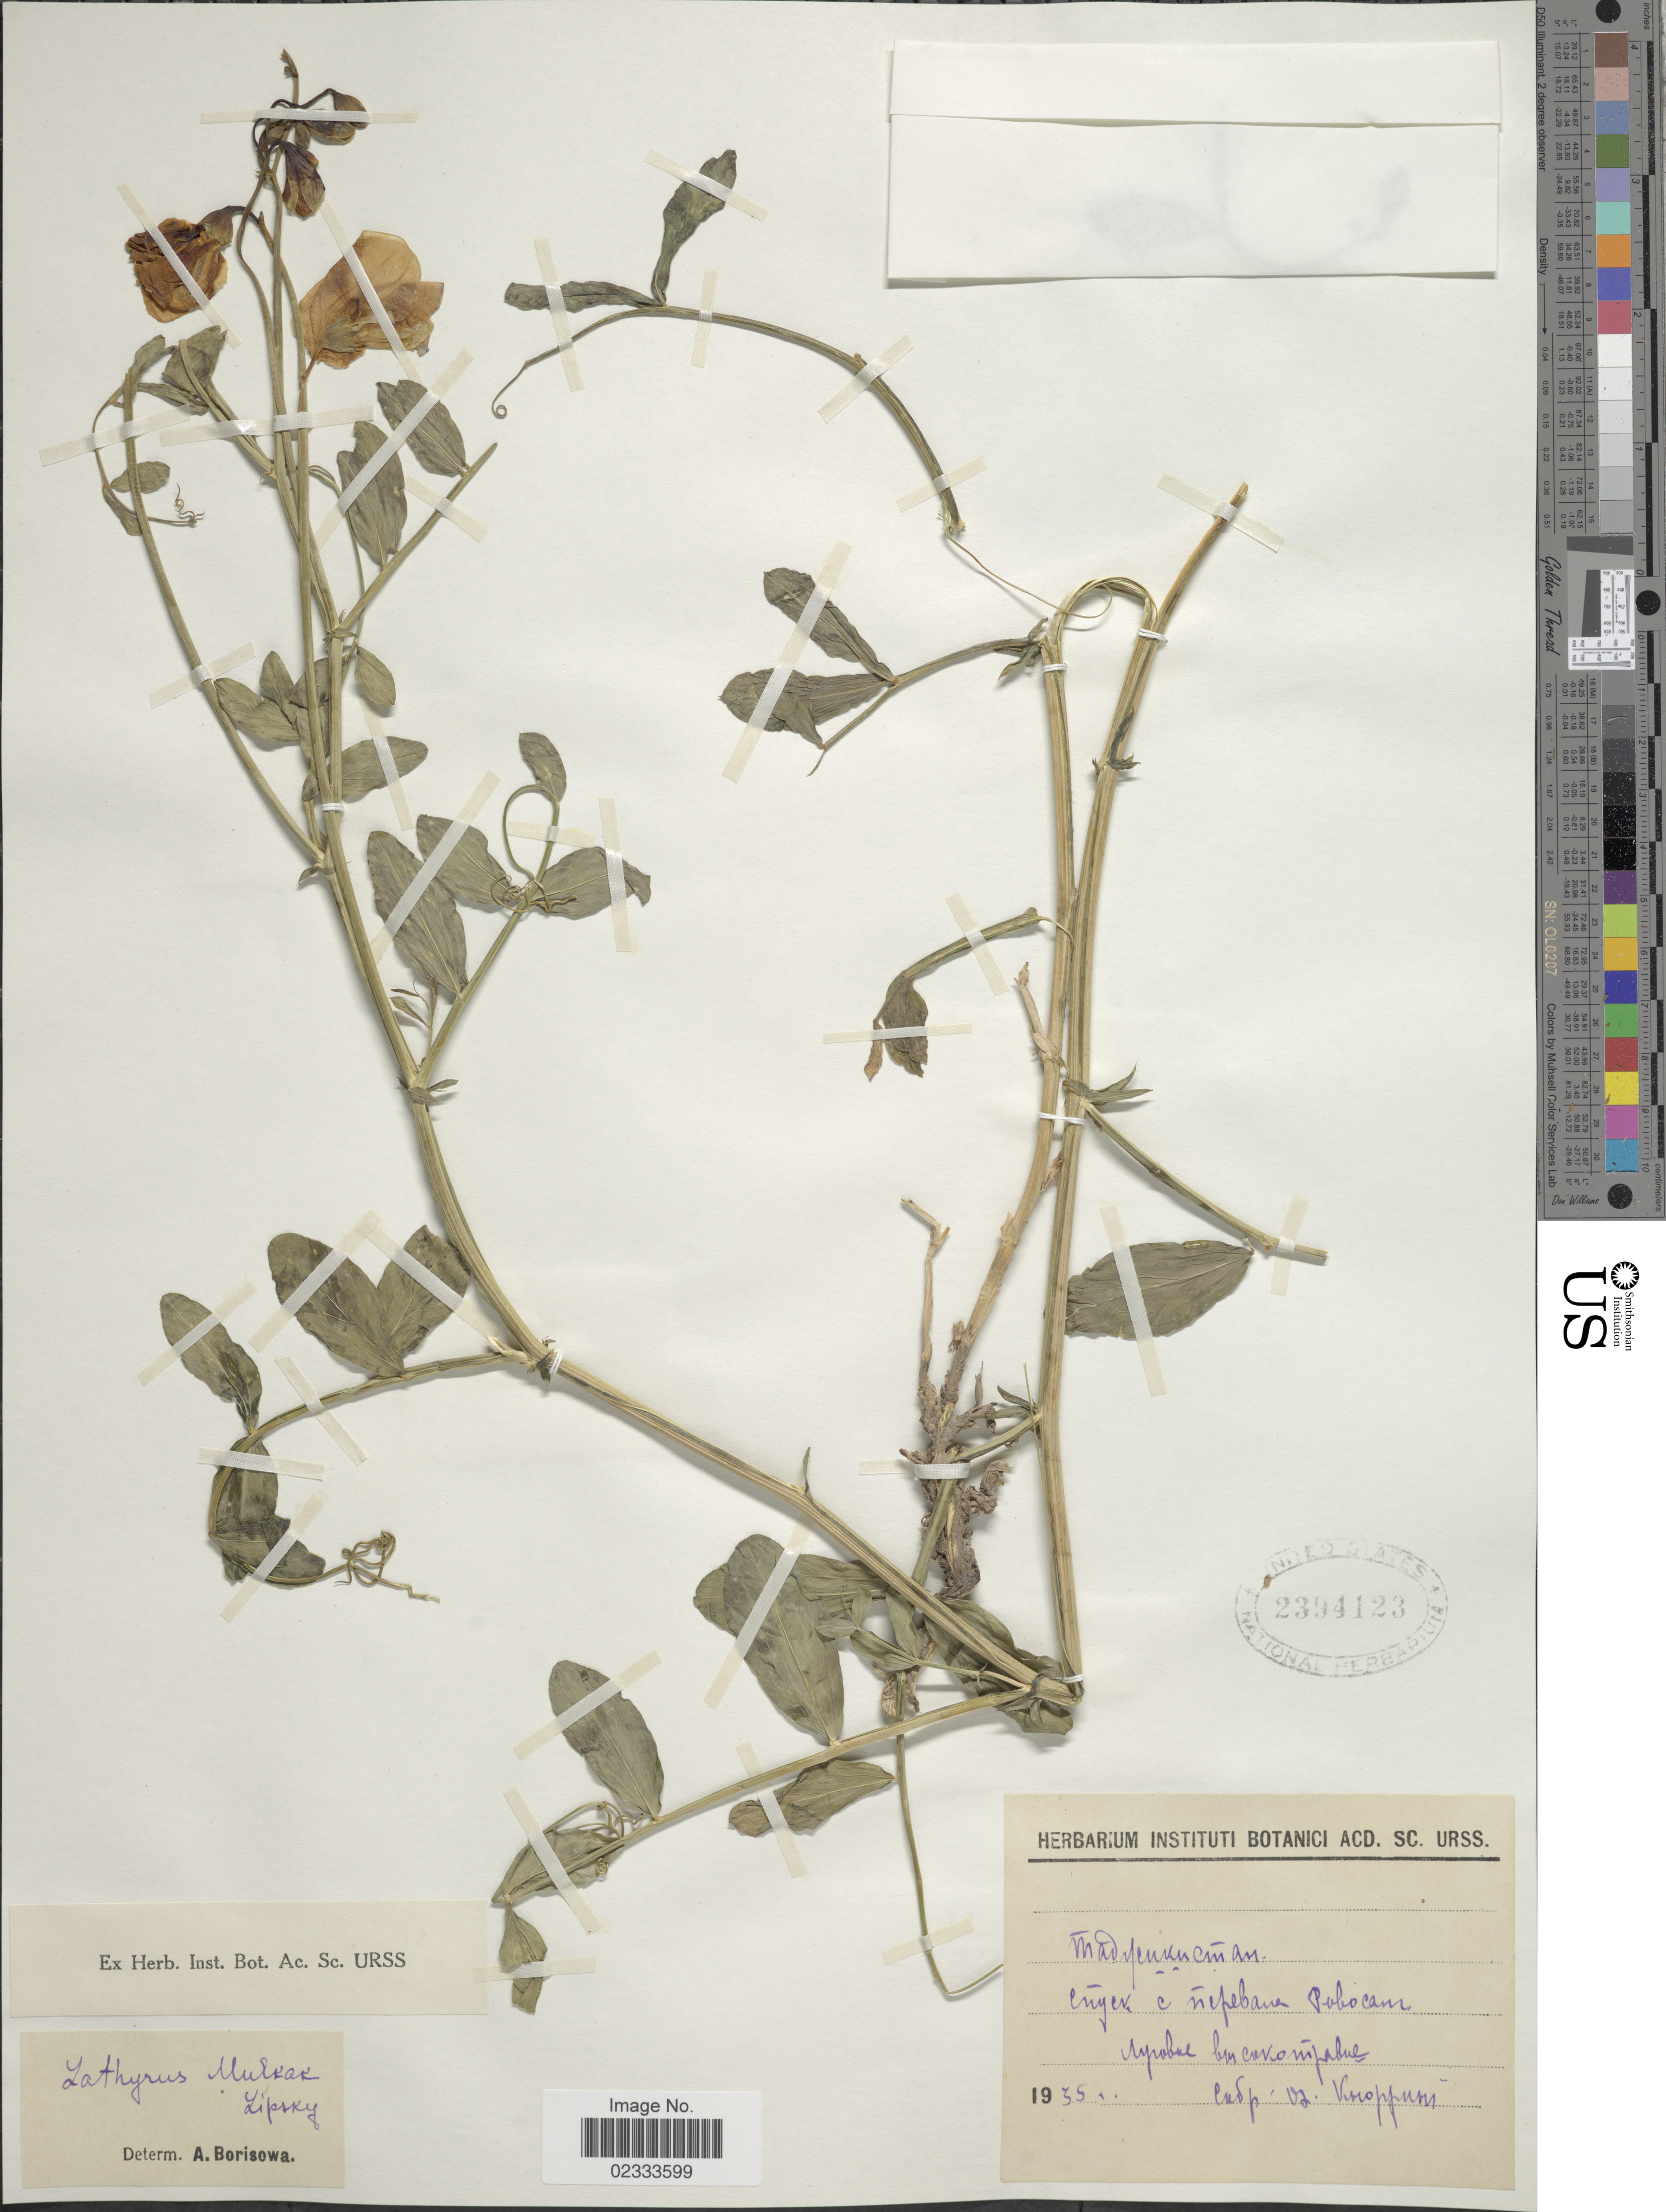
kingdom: Plantae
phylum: Tracheophyta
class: Magnoliopsida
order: Fabales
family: Fabaceae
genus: Lathyrus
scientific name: Lathyrus mulkak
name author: Lipsky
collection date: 1935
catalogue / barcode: US 2394123